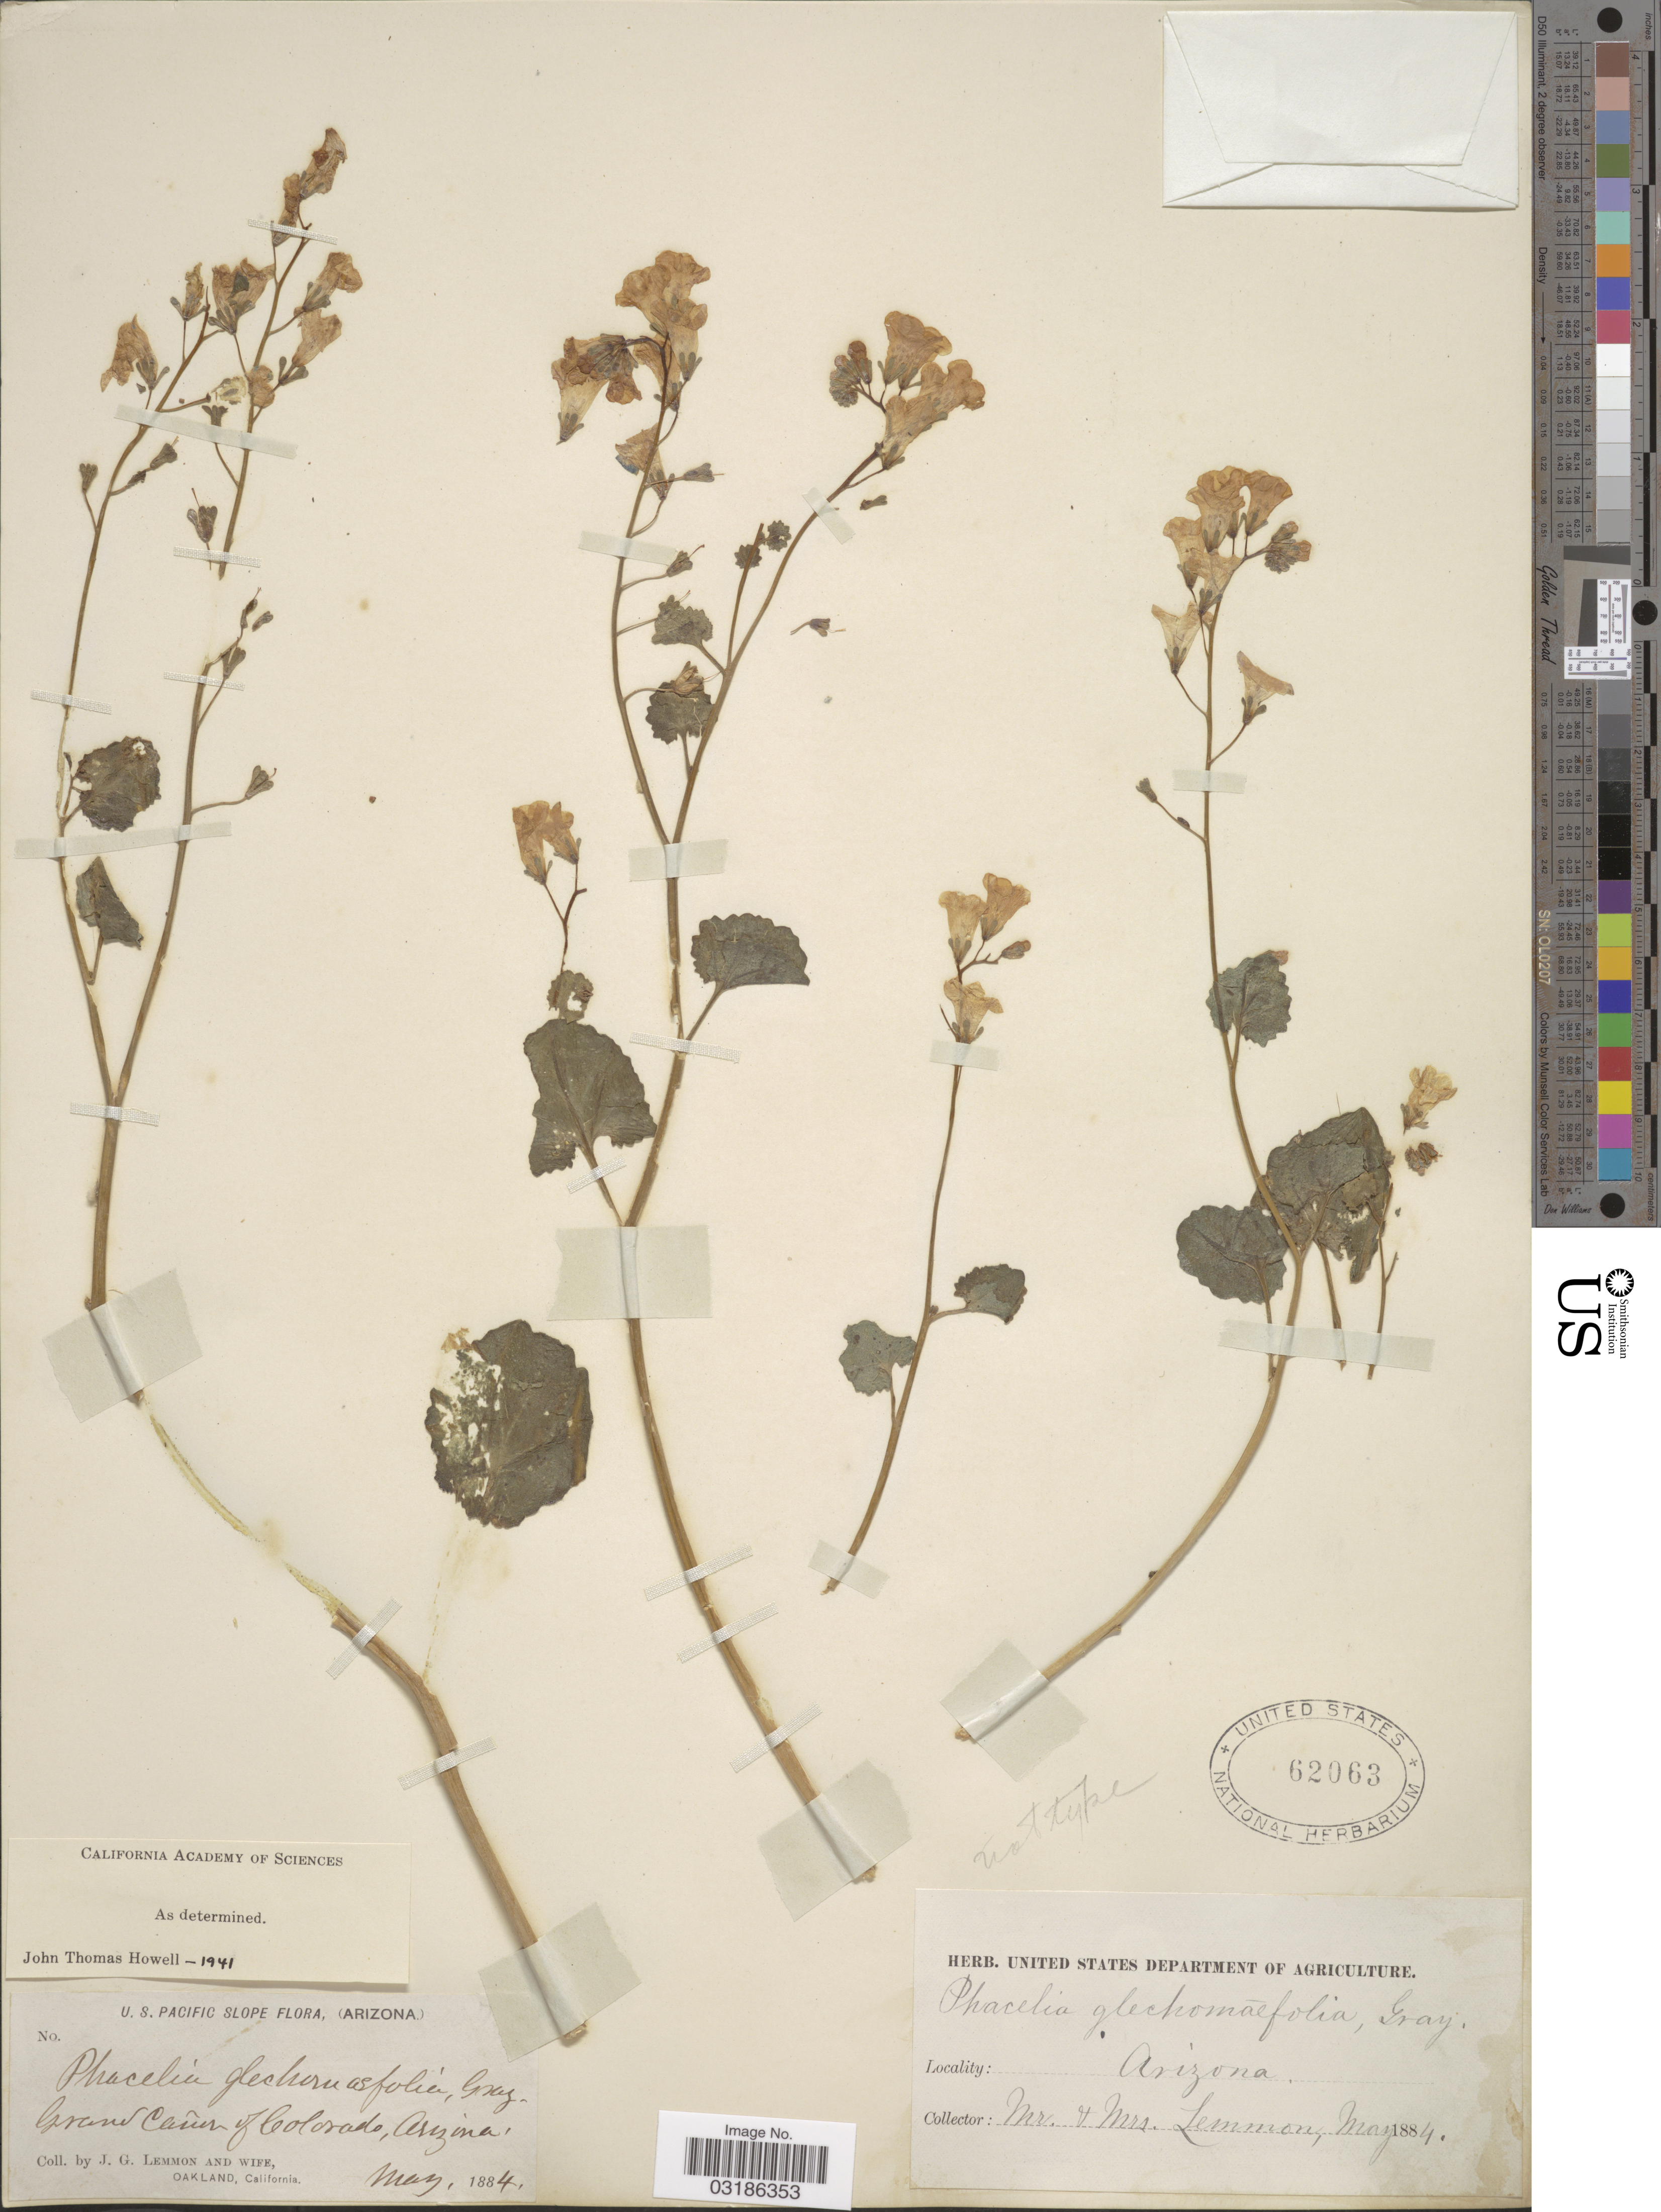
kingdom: Plantae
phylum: Tracheophyta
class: Magnoliopsida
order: Boraginales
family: Hydrophyllaceae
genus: Phacelia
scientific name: Phacelia glechomifolia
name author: A. Gray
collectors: J. Lemmon & Mrs. J. G. Lemmon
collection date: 1884-05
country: United States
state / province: Arizona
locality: U.S. Pacific Slope. Grand Cañon of Colorado.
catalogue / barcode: US 62063